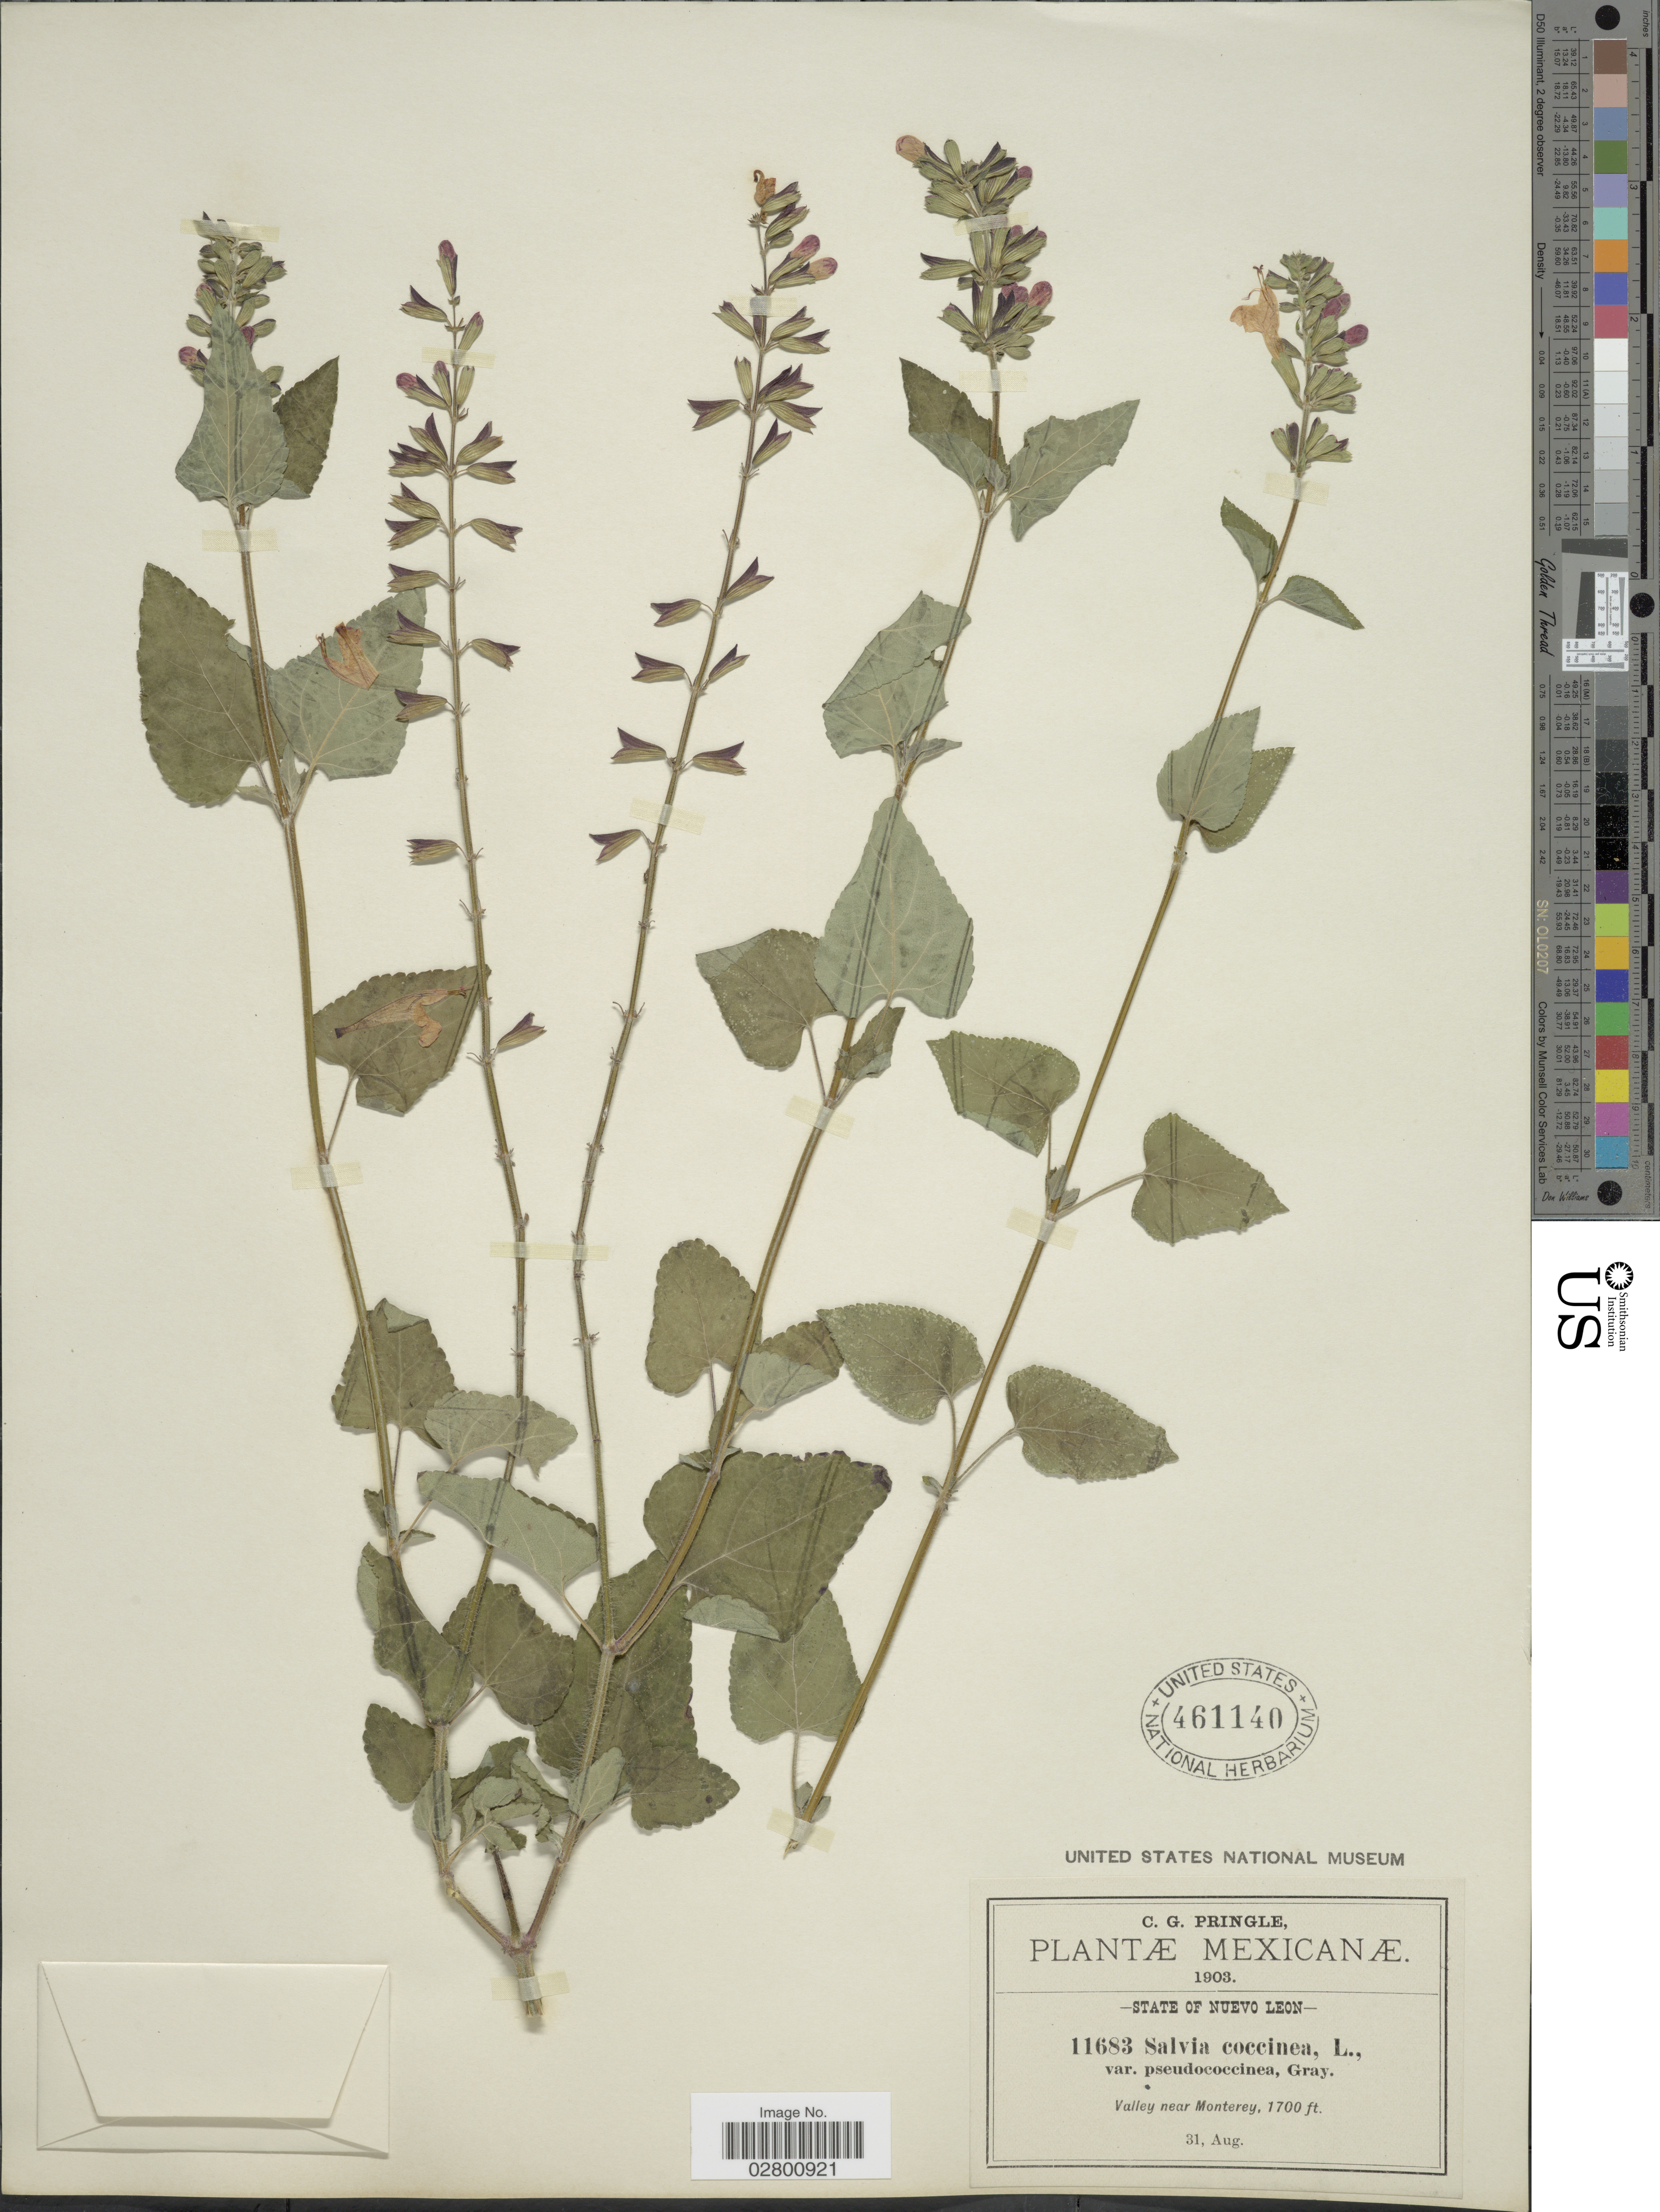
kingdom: Plantae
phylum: Tracheophyta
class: Magnoliopsida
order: Lamiales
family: Lamiaceae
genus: Salvia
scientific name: Salvia coccinea 'Naples Lavender'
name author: L. f. ex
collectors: C. G. Pringle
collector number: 11683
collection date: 1903-08-31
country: Mexico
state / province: Nuevo León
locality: Valley near Monterrey.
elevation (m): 518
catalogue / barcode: US 461140